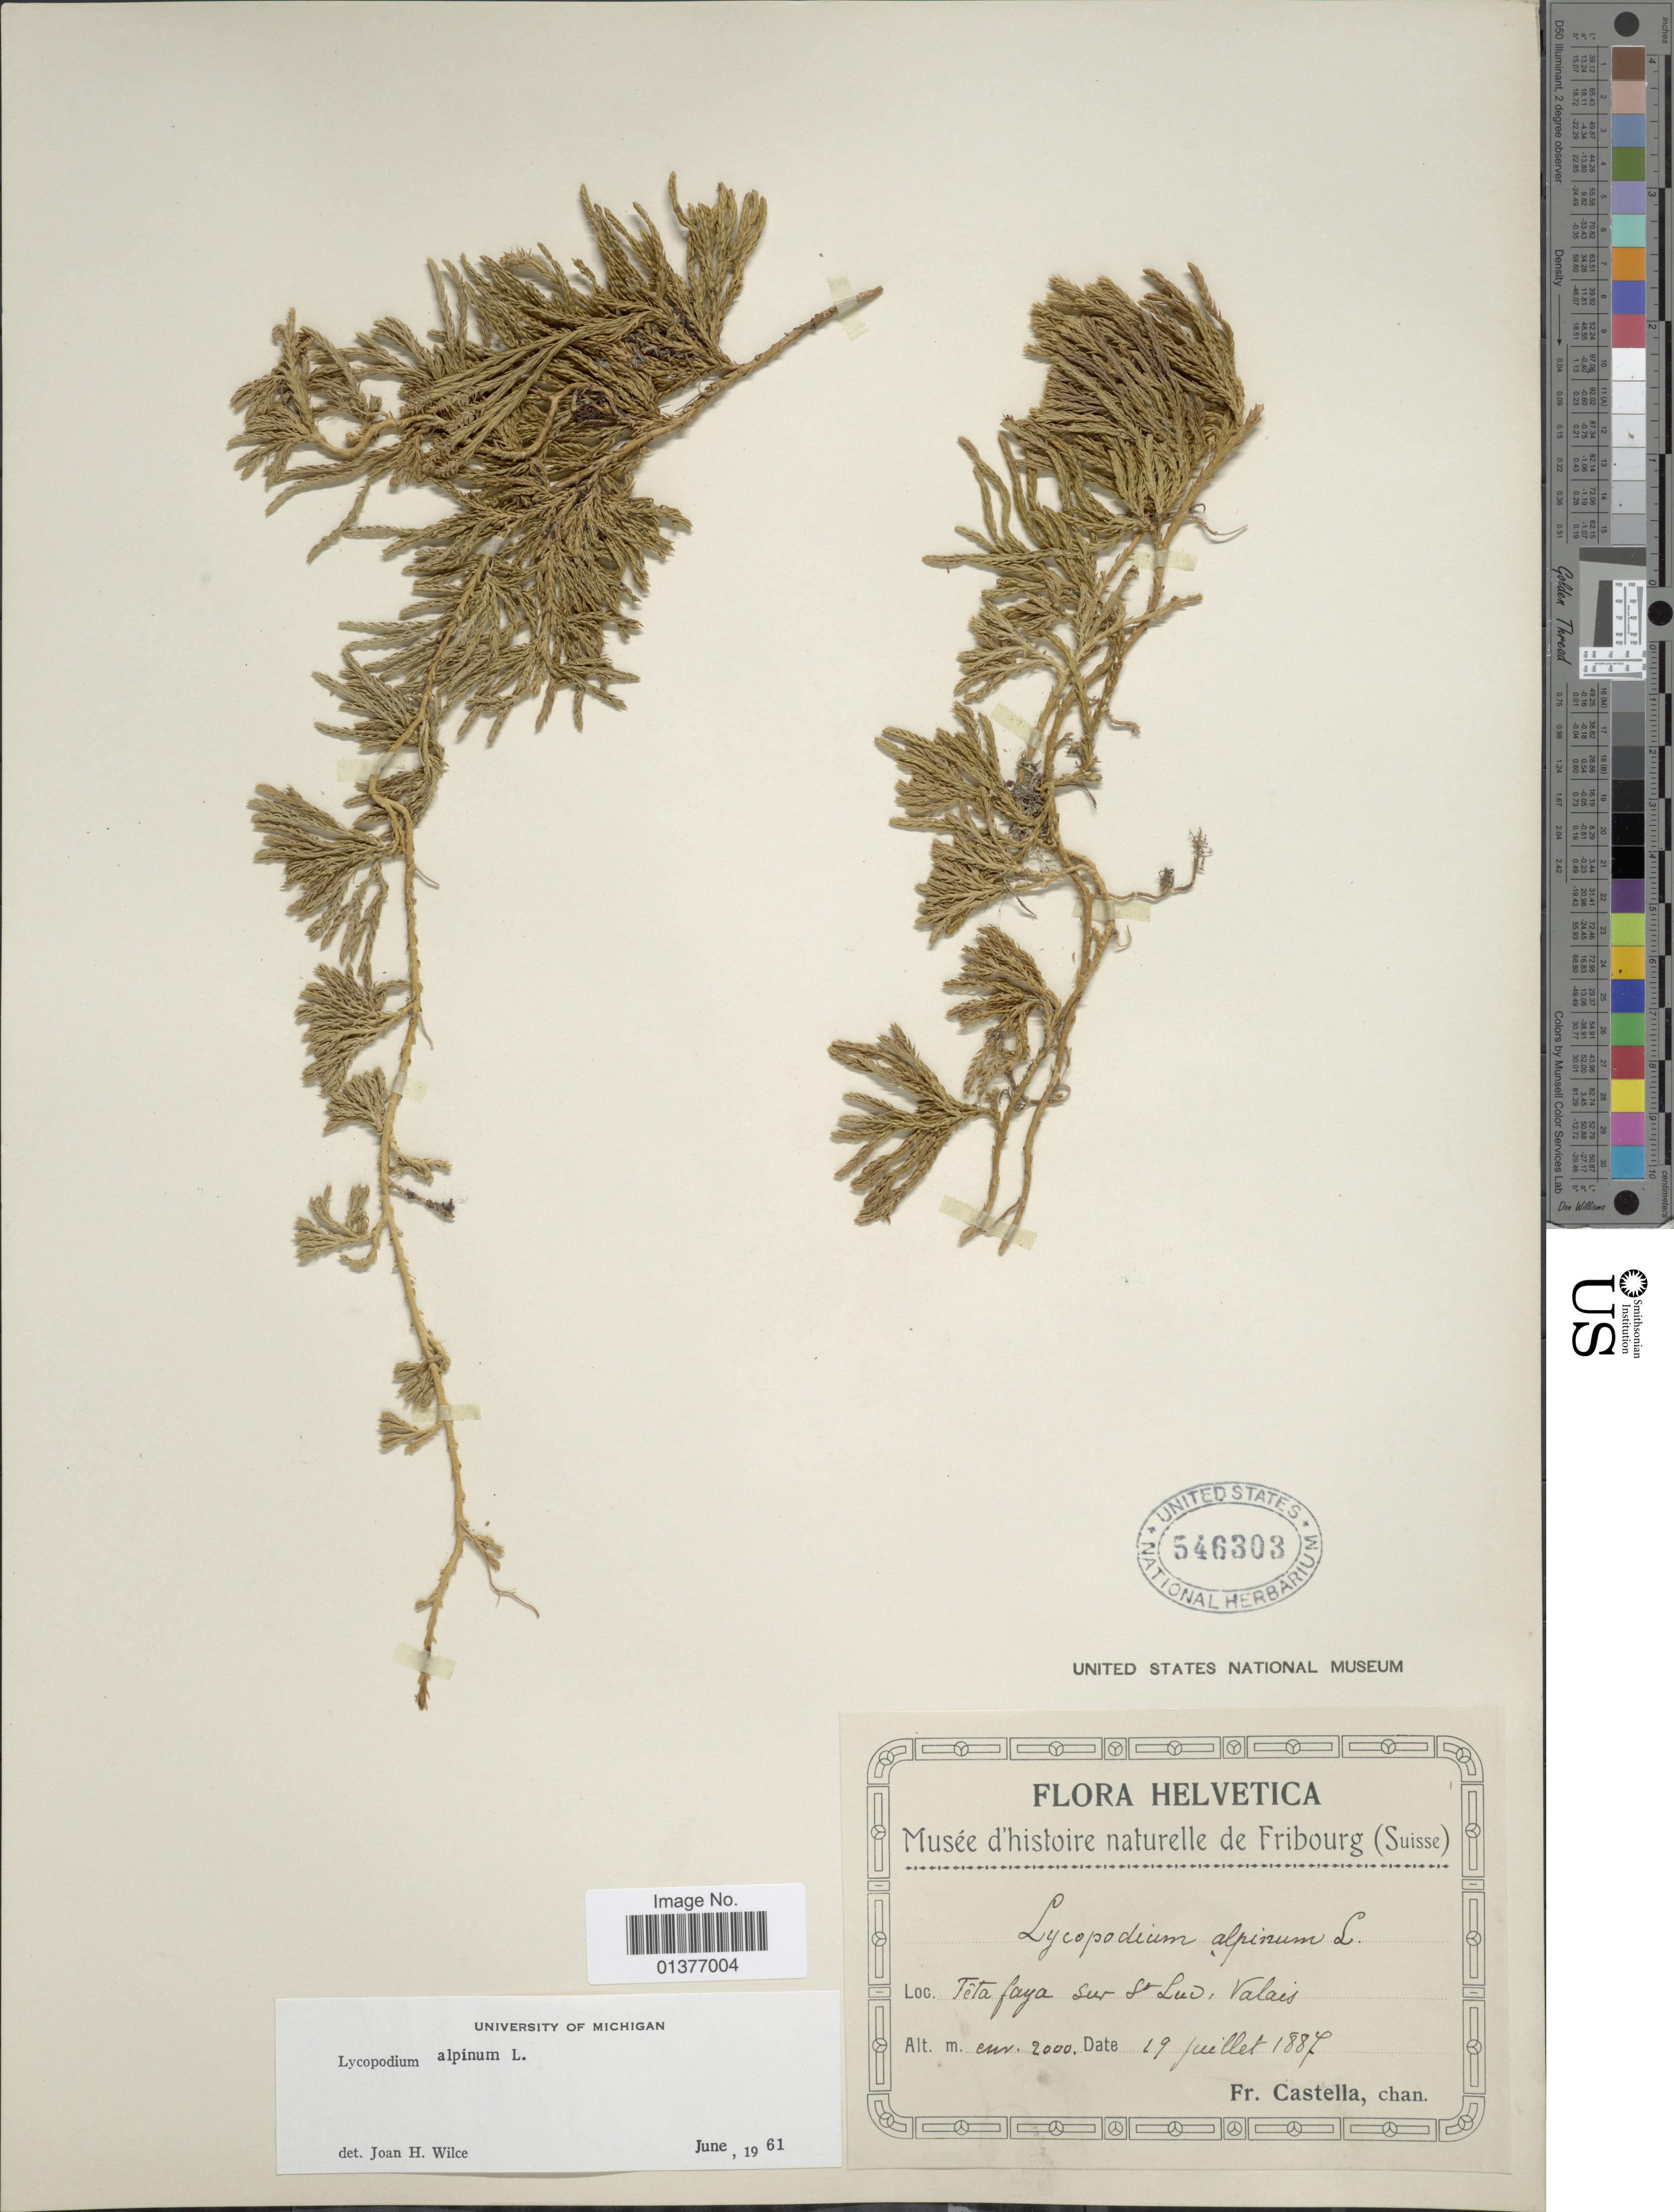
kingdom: Plantae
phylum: Tracheophyta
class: Lycopodiopsida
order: Lycopodiales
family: Lycopodiaceae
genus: Diphasiastrum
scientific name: Diphasiastrum alpinum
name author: (L.) Holub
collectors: Fr. Castella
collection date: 1887-07-19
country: Switzerland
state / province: Valais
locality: Teta faya sur St. Luc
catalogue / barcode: US 546303